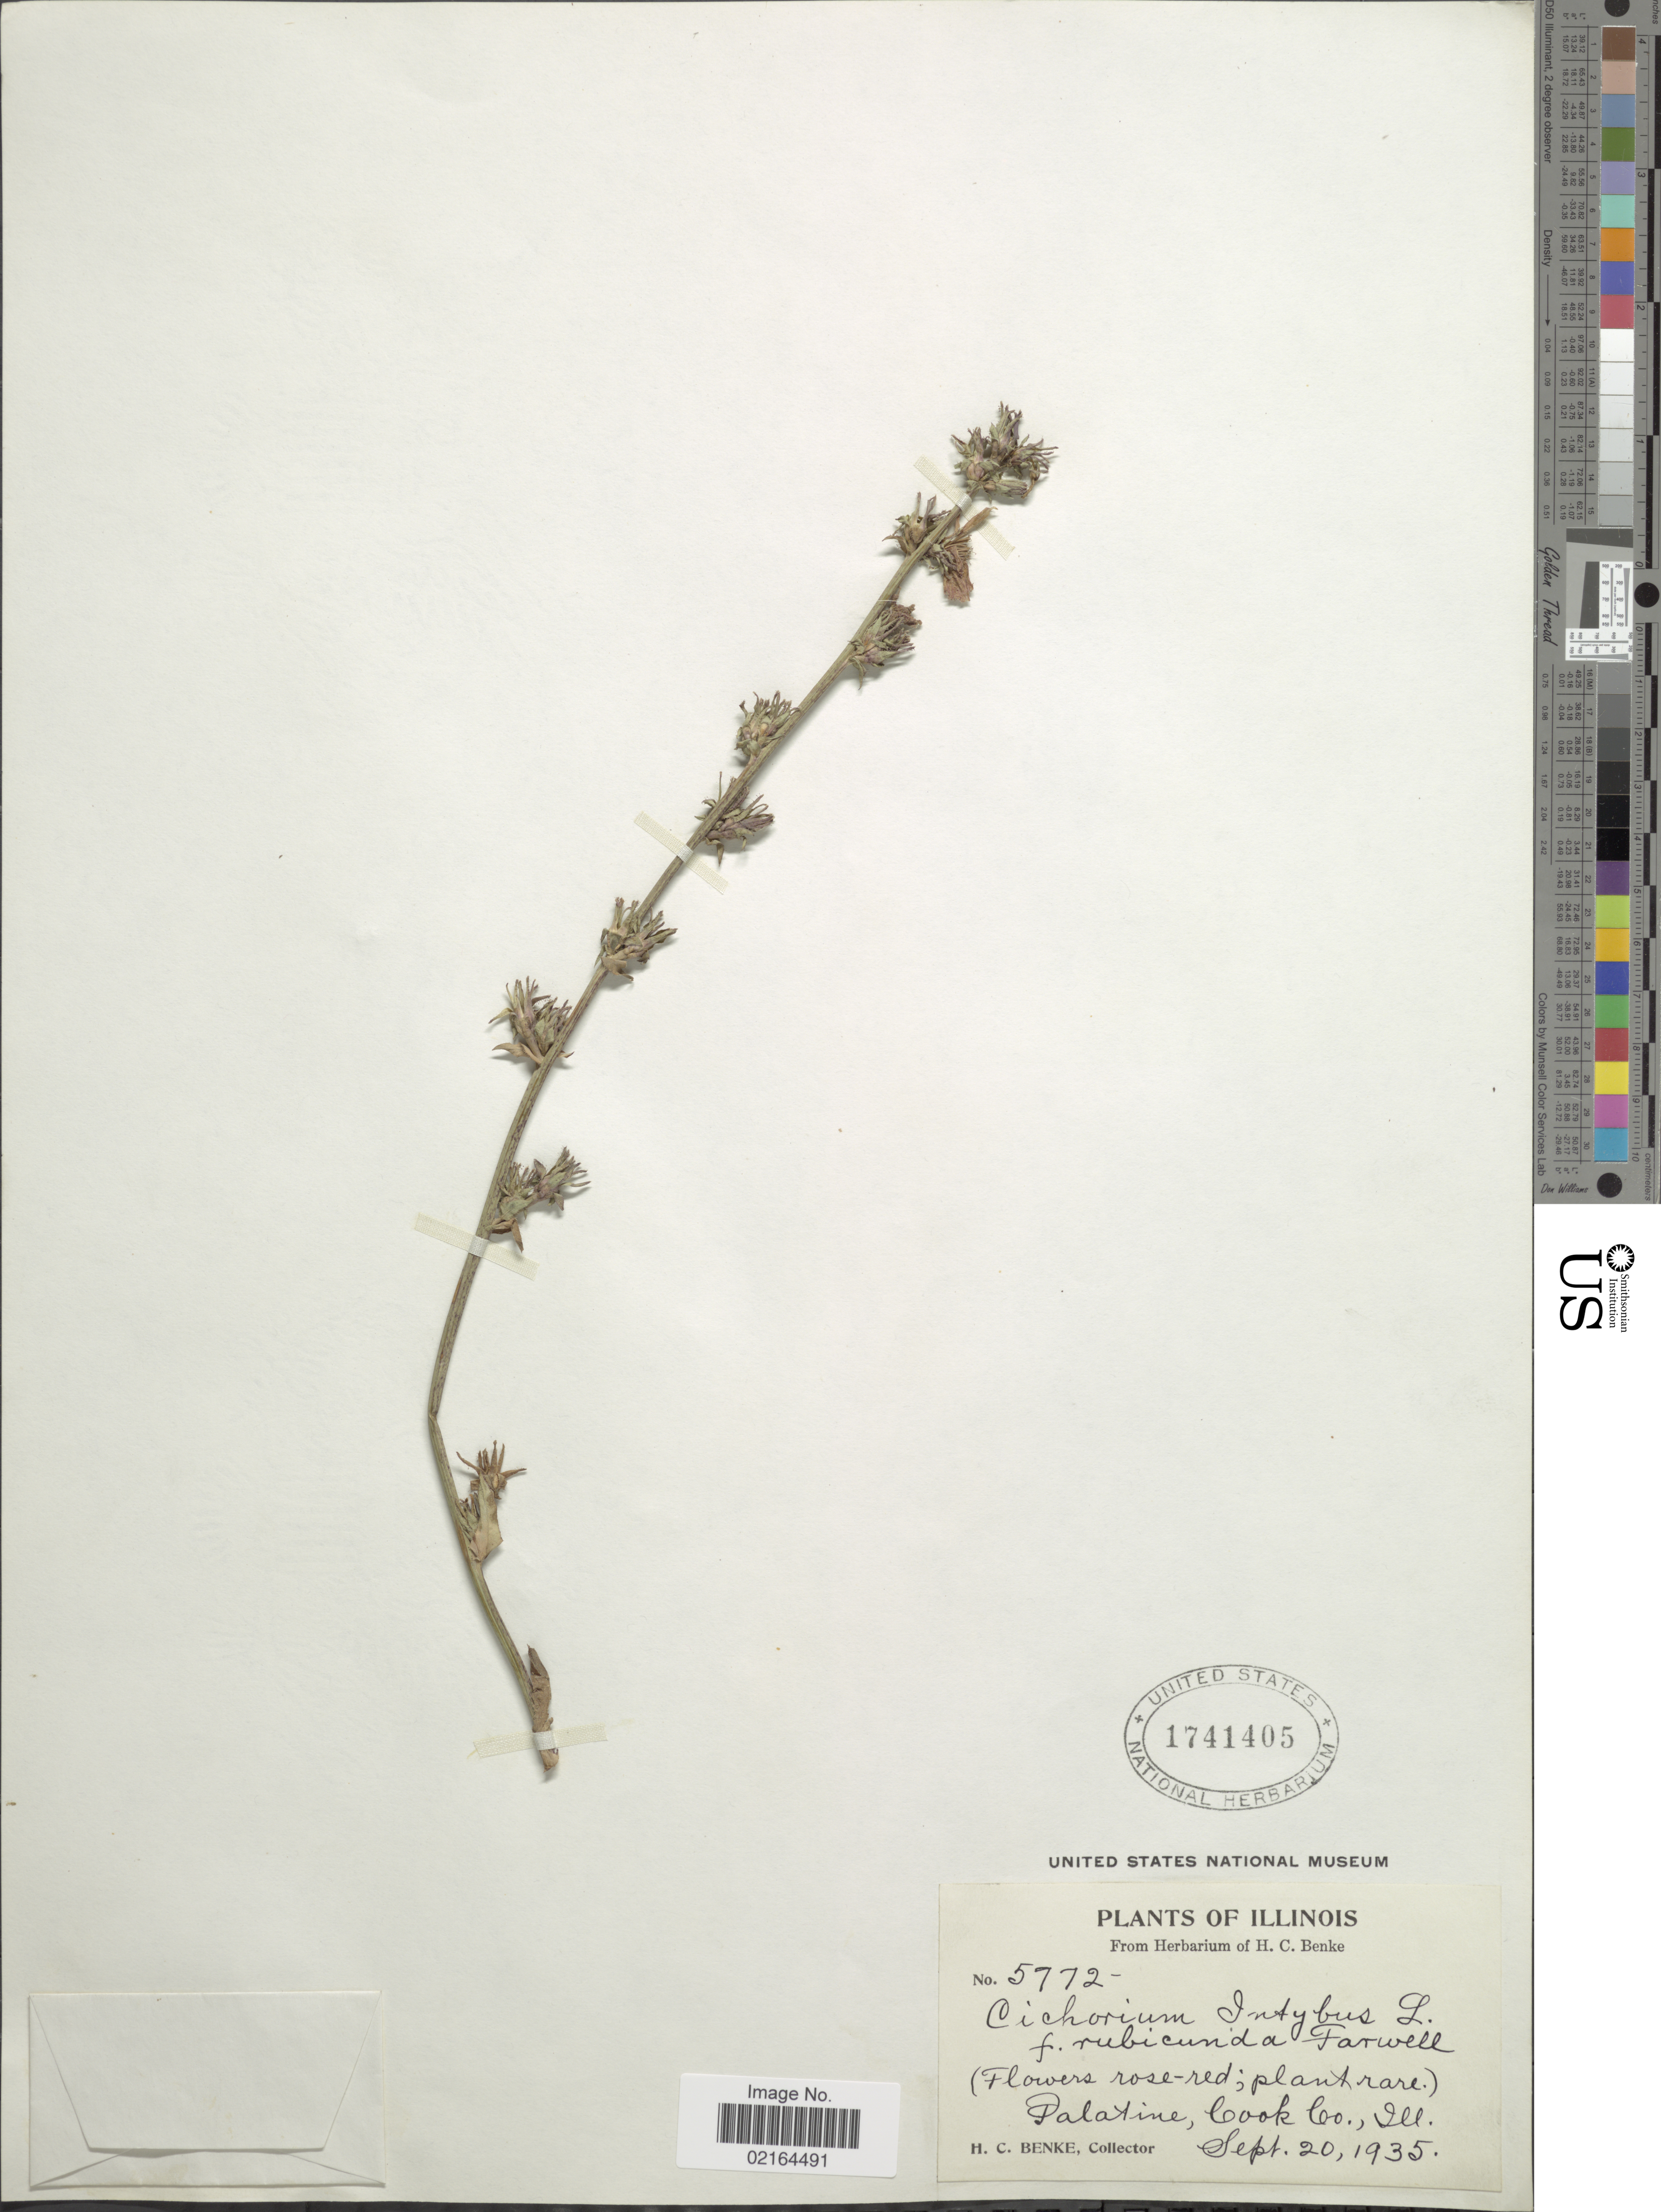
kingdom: Plantae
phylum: Tracheophyta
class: Magnoliopsida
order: Asterales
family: Asteraceae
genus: Cichorium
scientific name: Cichorium intybus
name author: L.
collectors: H. Benke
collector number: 5772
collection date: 1935-09-20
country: United States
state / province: Illinois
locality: Palatine, Cook Co., Ill.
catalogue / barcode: US 1741405